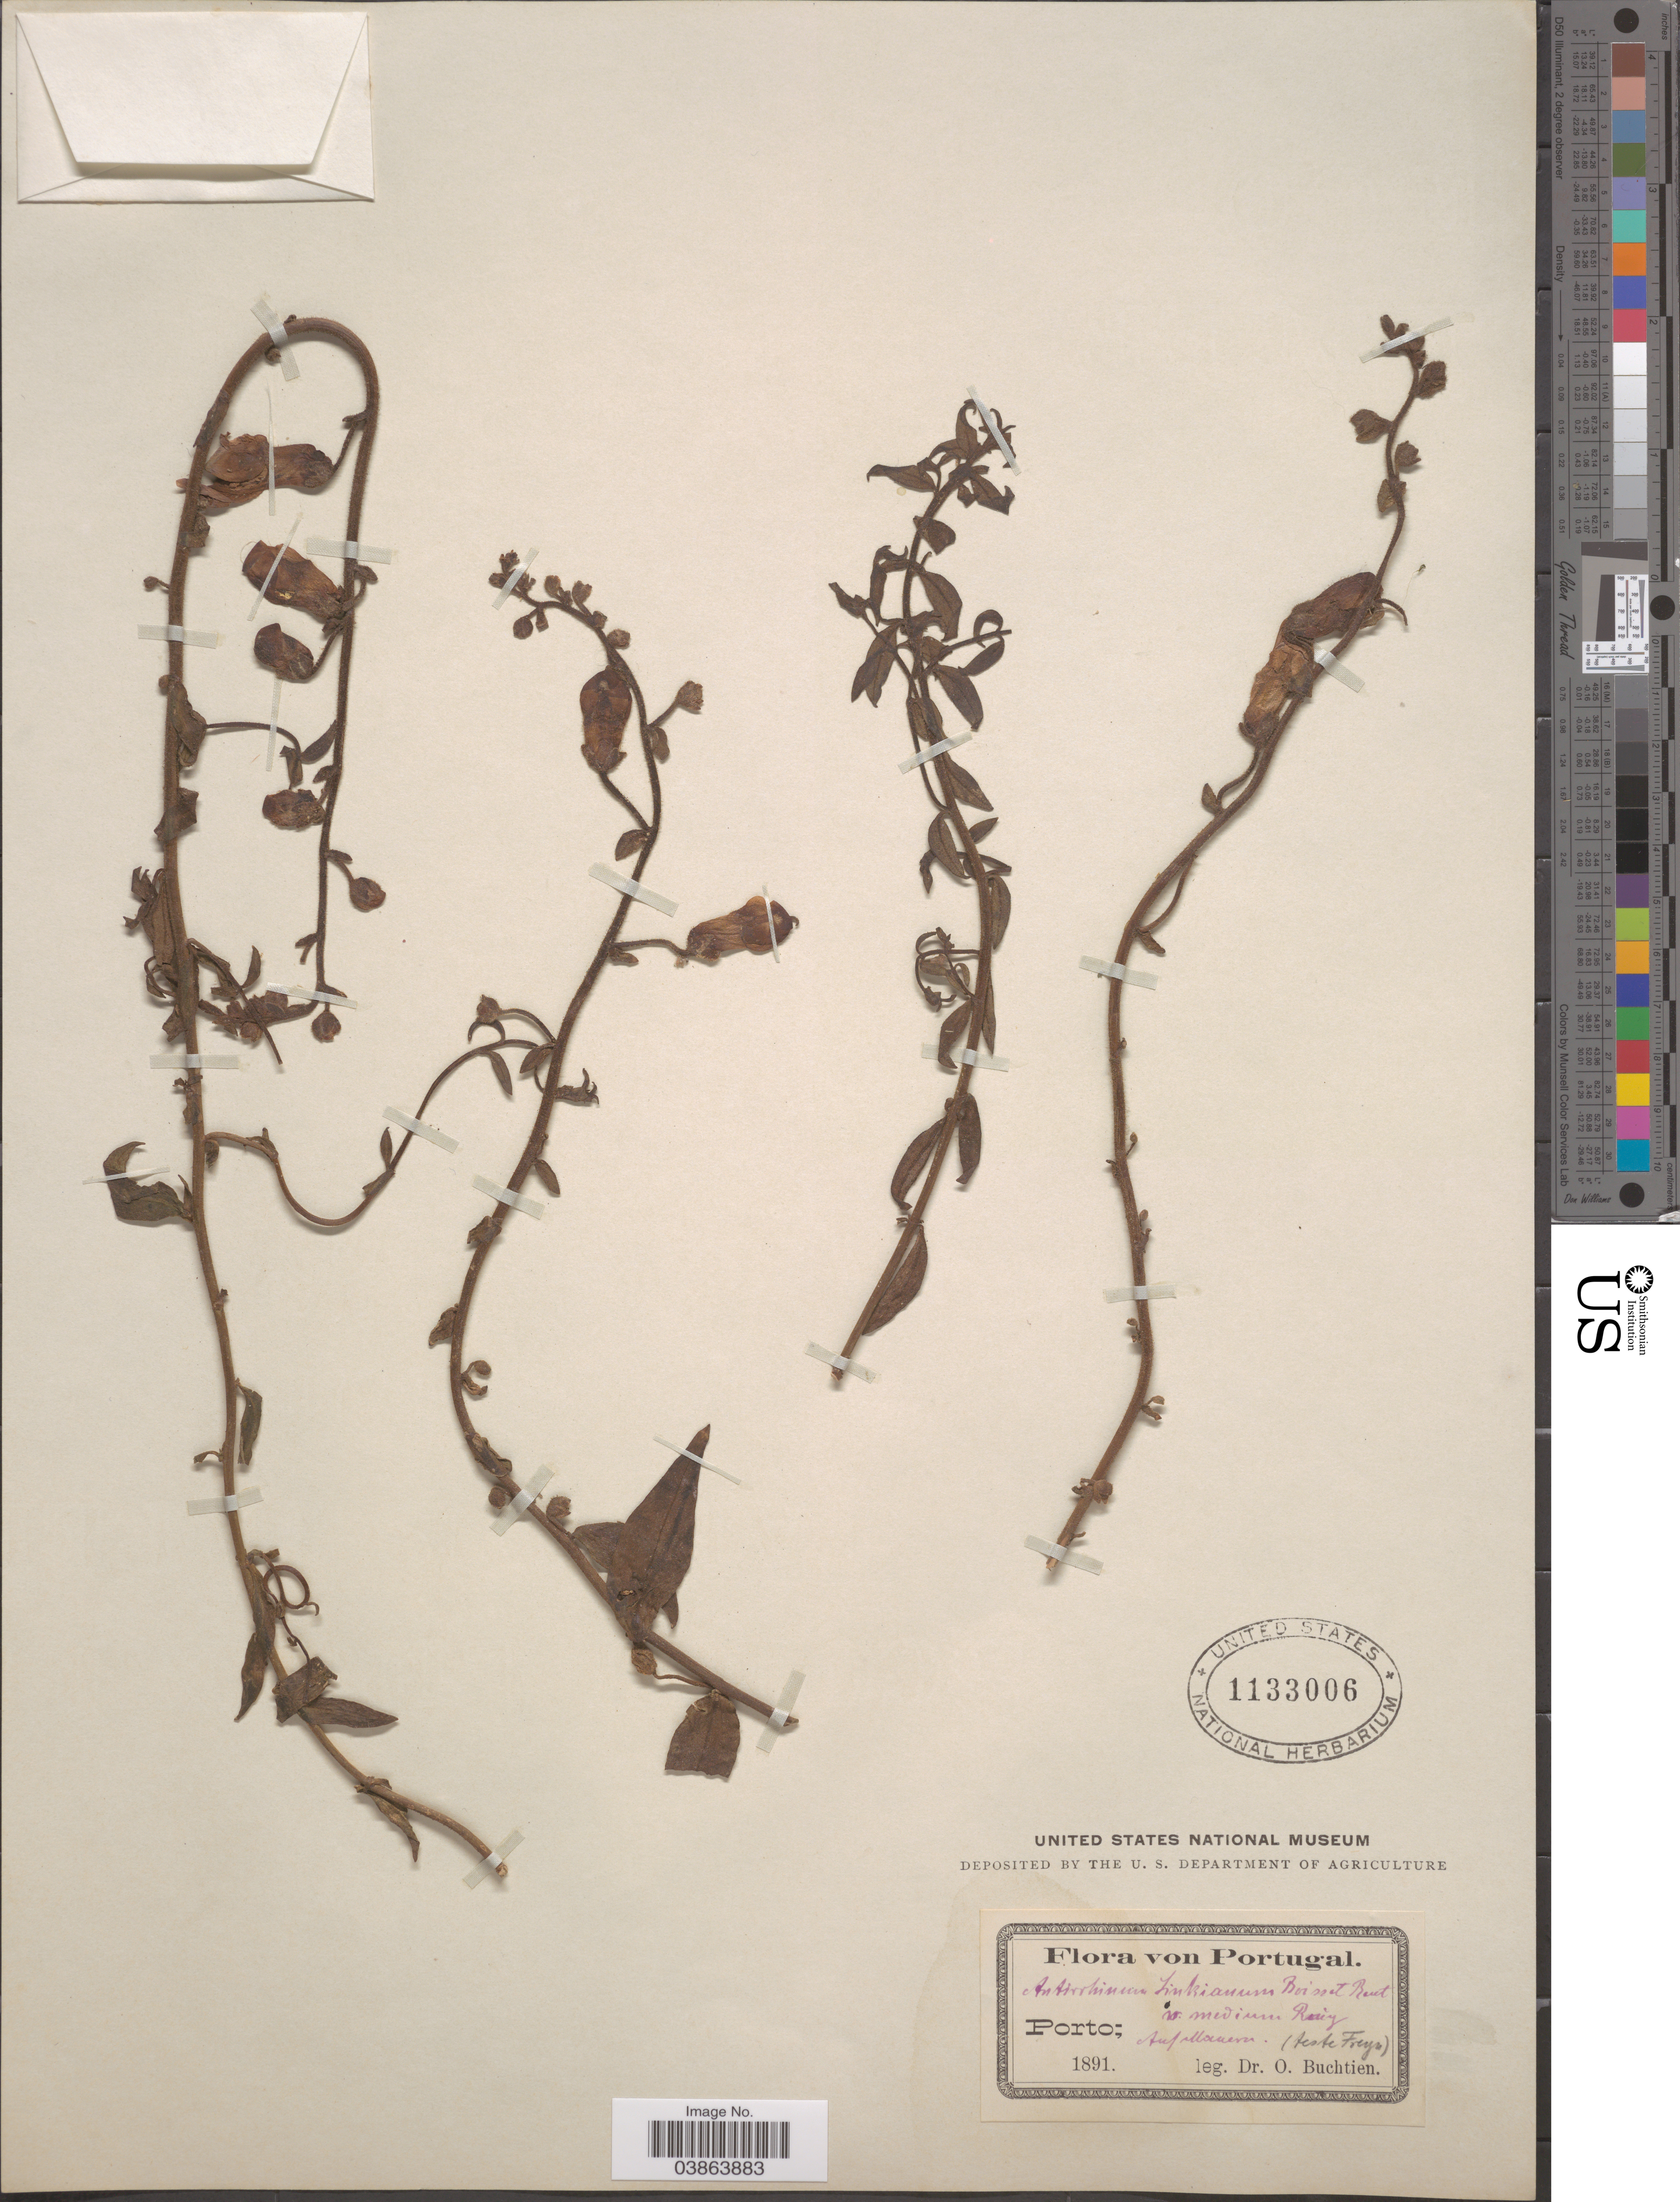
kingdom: Plantae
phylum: Tracheophyta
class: Magnoliopsida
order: Lamiales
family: Plantaginaceae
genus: Antirrhinum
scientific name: Antirrhinum linkianum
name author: Boiss. & Reut.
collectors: O. Buchtien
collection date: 1891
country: Portugal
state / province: Porto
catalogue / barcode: US 1133006